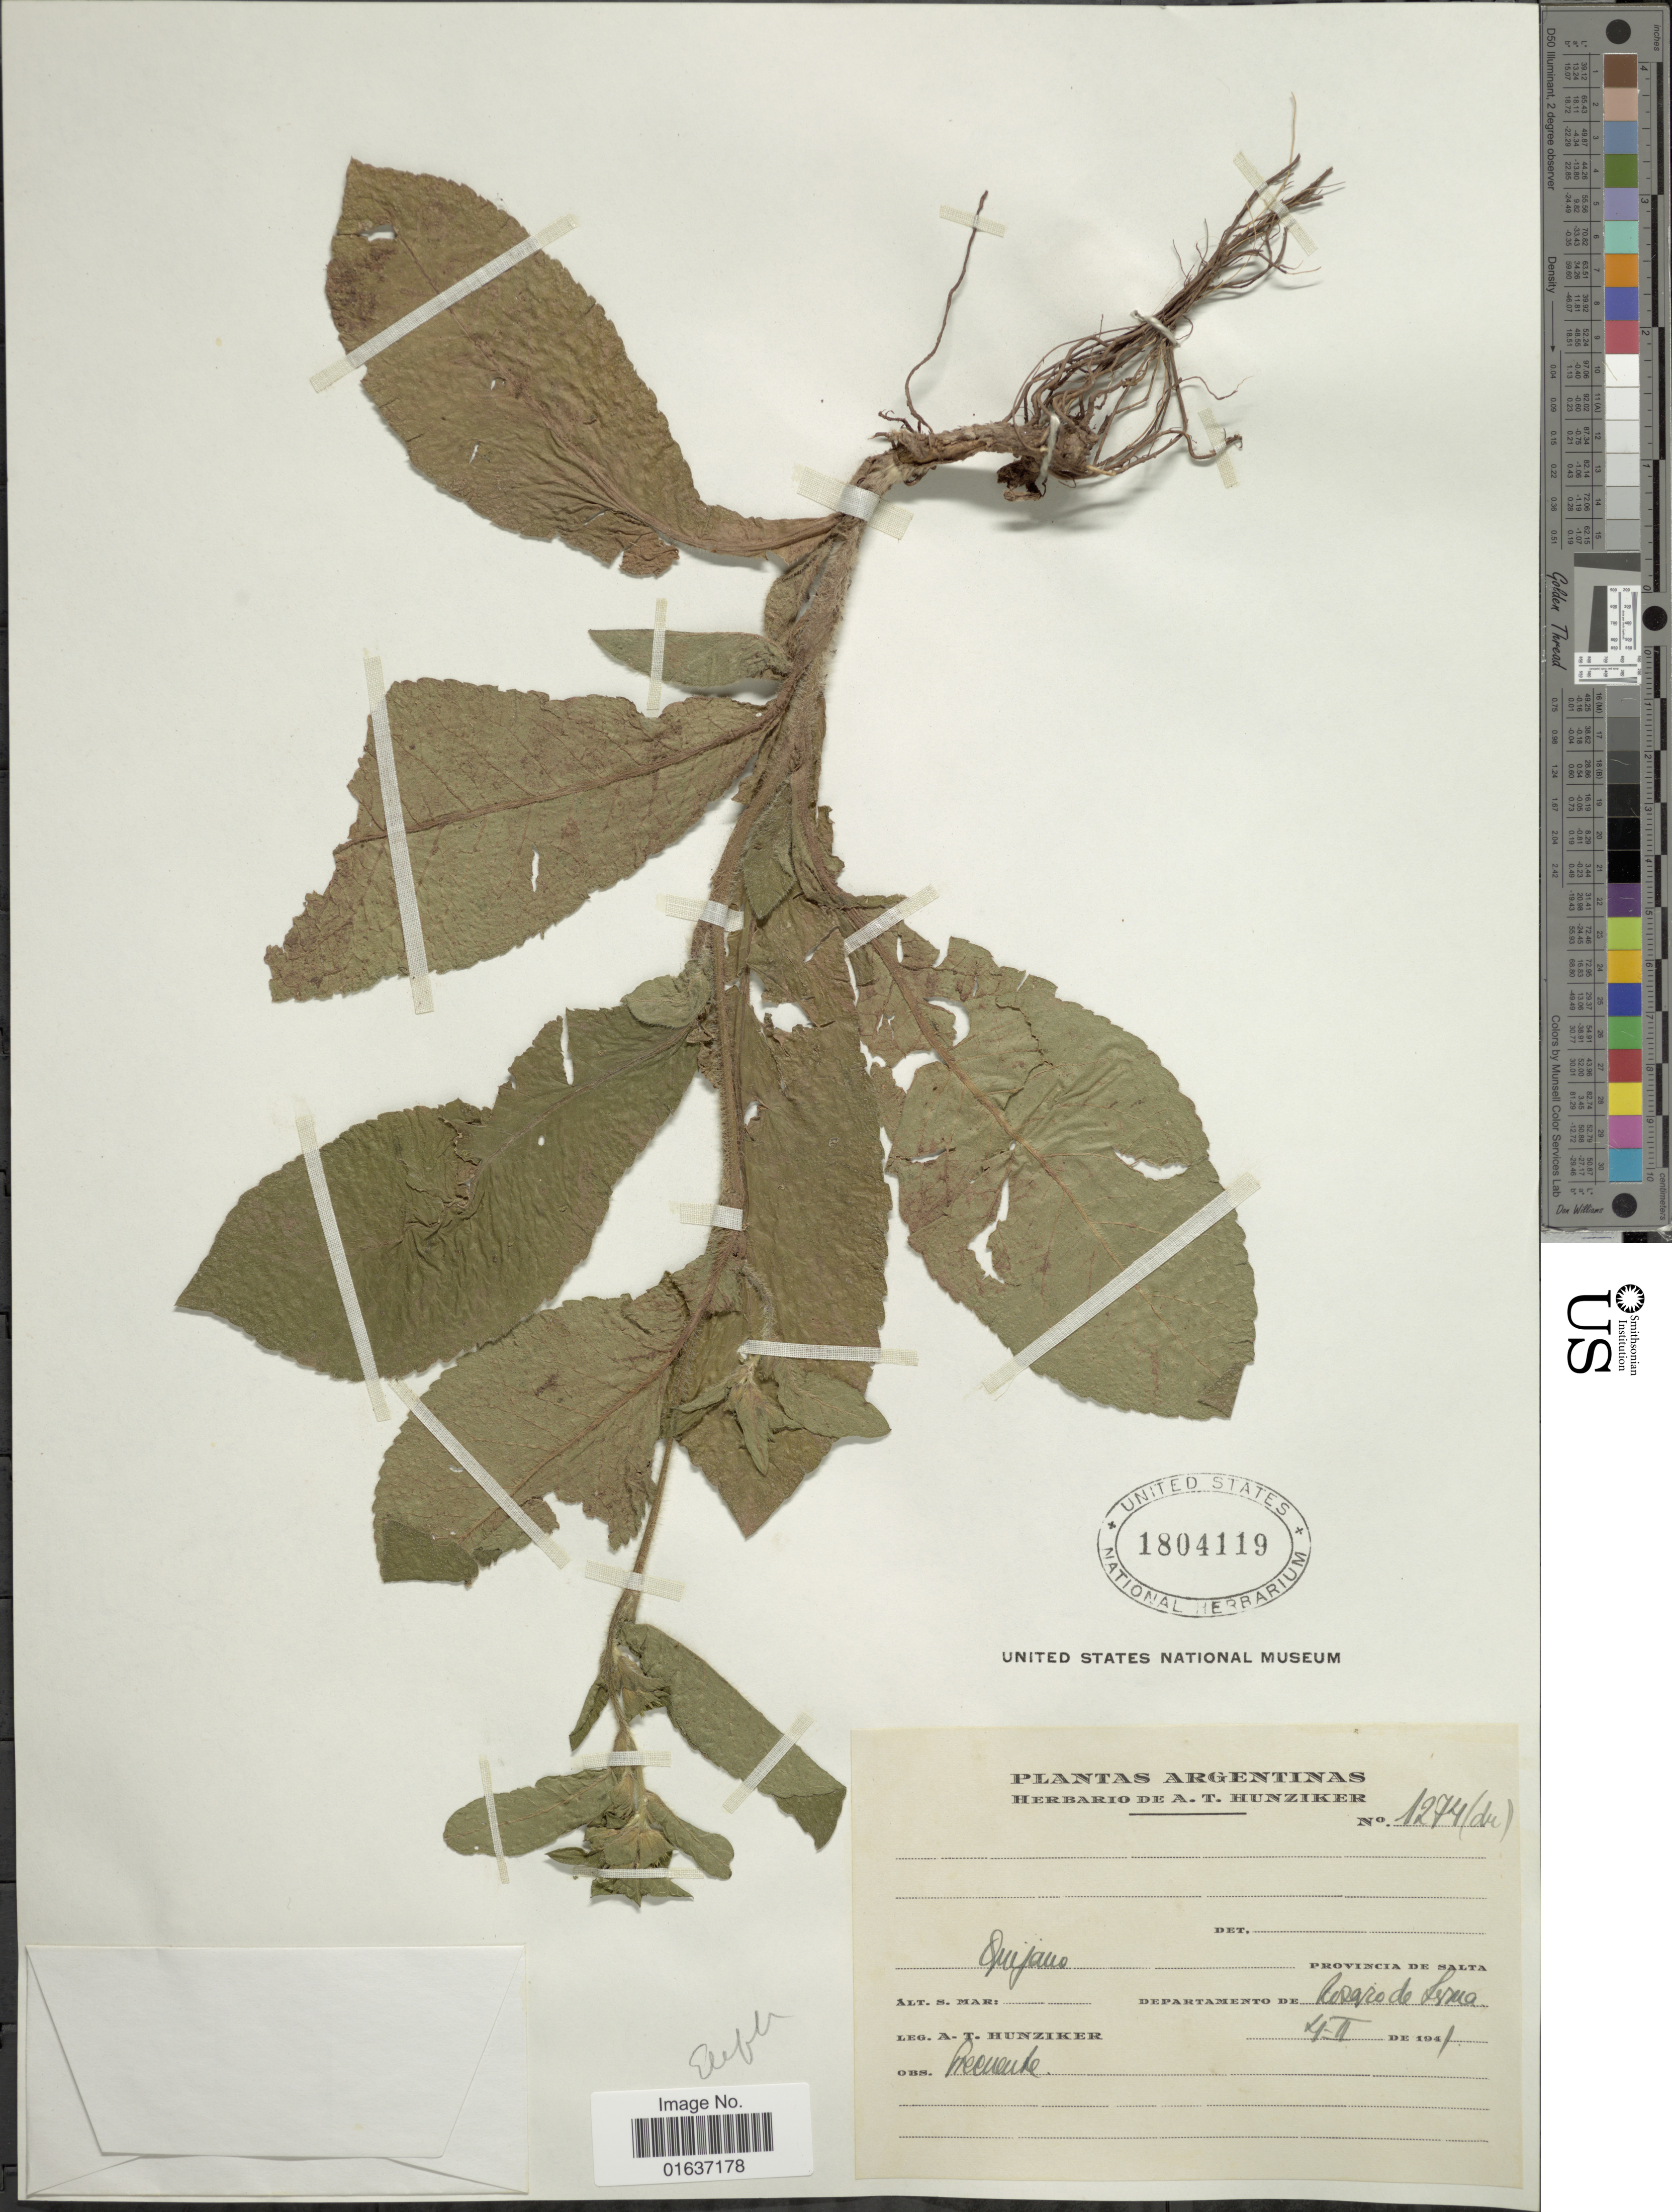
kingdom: Plantae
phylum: Tracheophyta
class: Magnoliopsida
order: Asterales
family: Asteraceae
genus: Elephantopus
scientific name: Elephantopus mollis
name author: Kunth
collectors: A. T. Hunziker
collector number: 1274(du)*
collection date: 1941-02-04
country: Argentina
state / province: Salta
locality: Departamento de Corgro de Luzua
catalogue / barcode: US 1804119